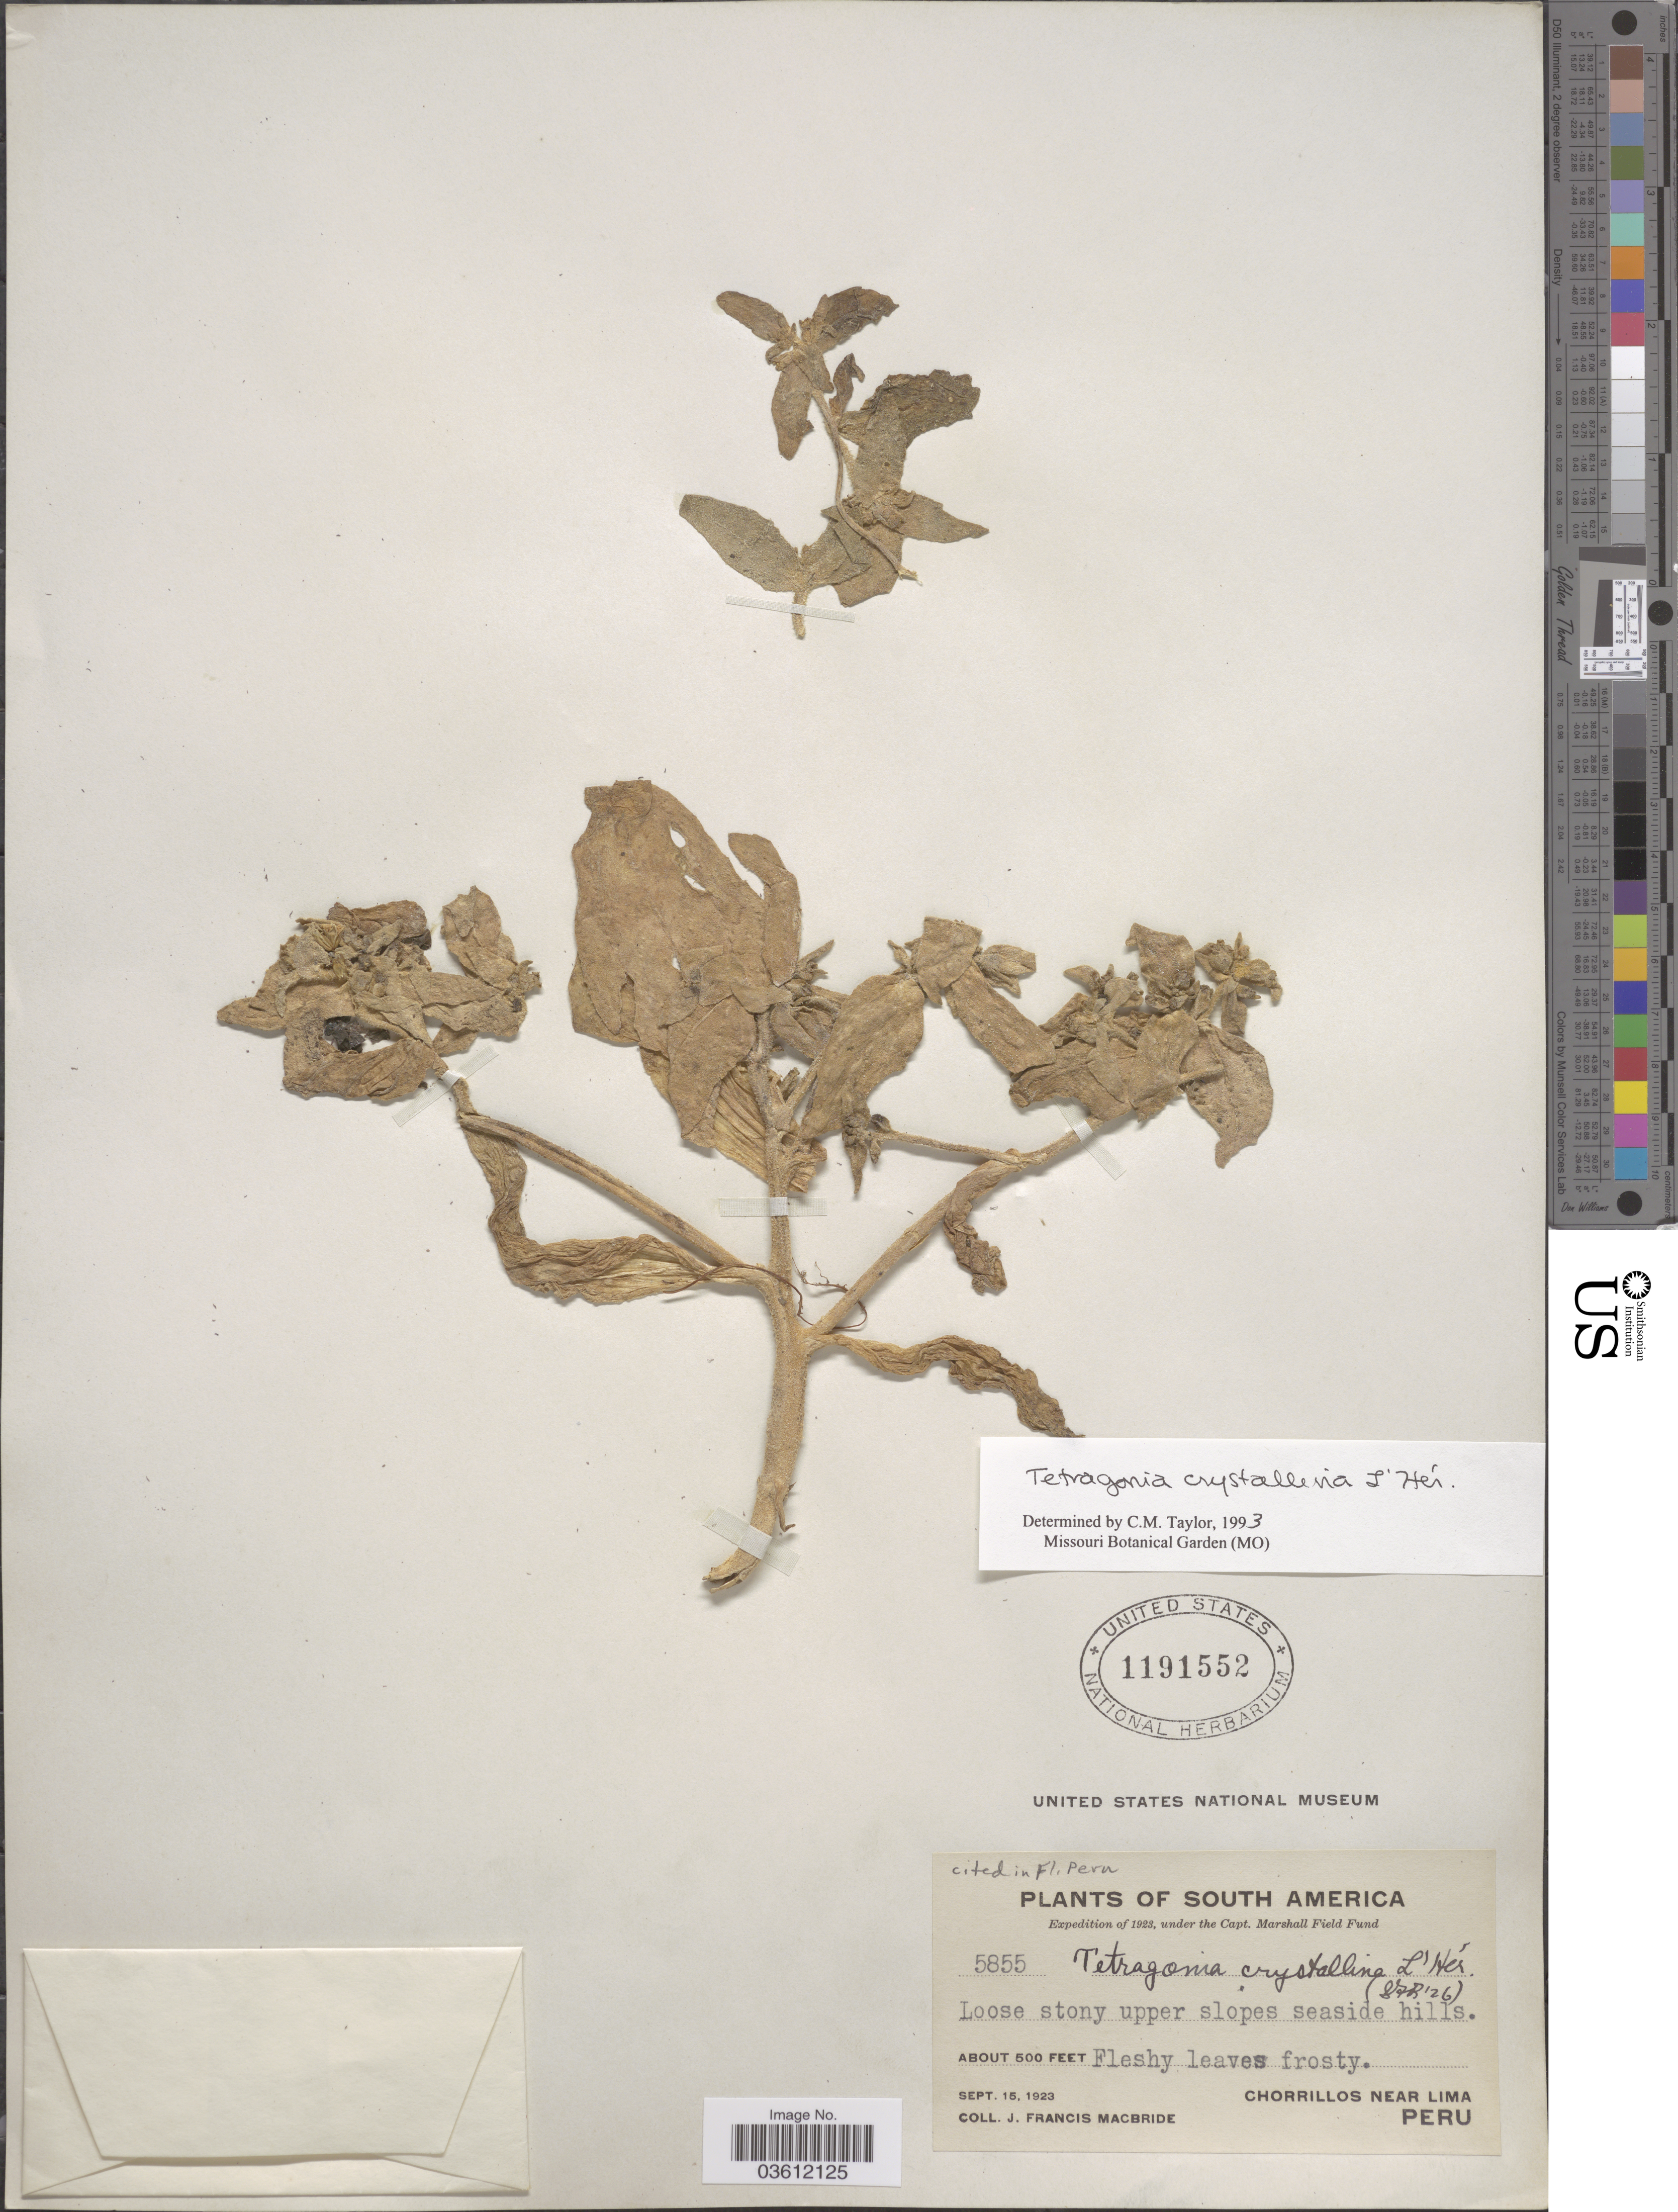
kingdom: Plantae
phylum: Tracheophyta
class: Magnoliopsida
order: Caryophyllales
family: Aizoaceae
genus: Tetragonia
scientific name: Tetragonia crystallina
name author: L'Hér.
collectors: J. F. Macbride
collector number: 5855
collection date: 1923-09-15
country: Peru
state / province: Lima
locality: Chorrillos near Lima.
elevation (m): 152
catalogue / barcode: US 1191552